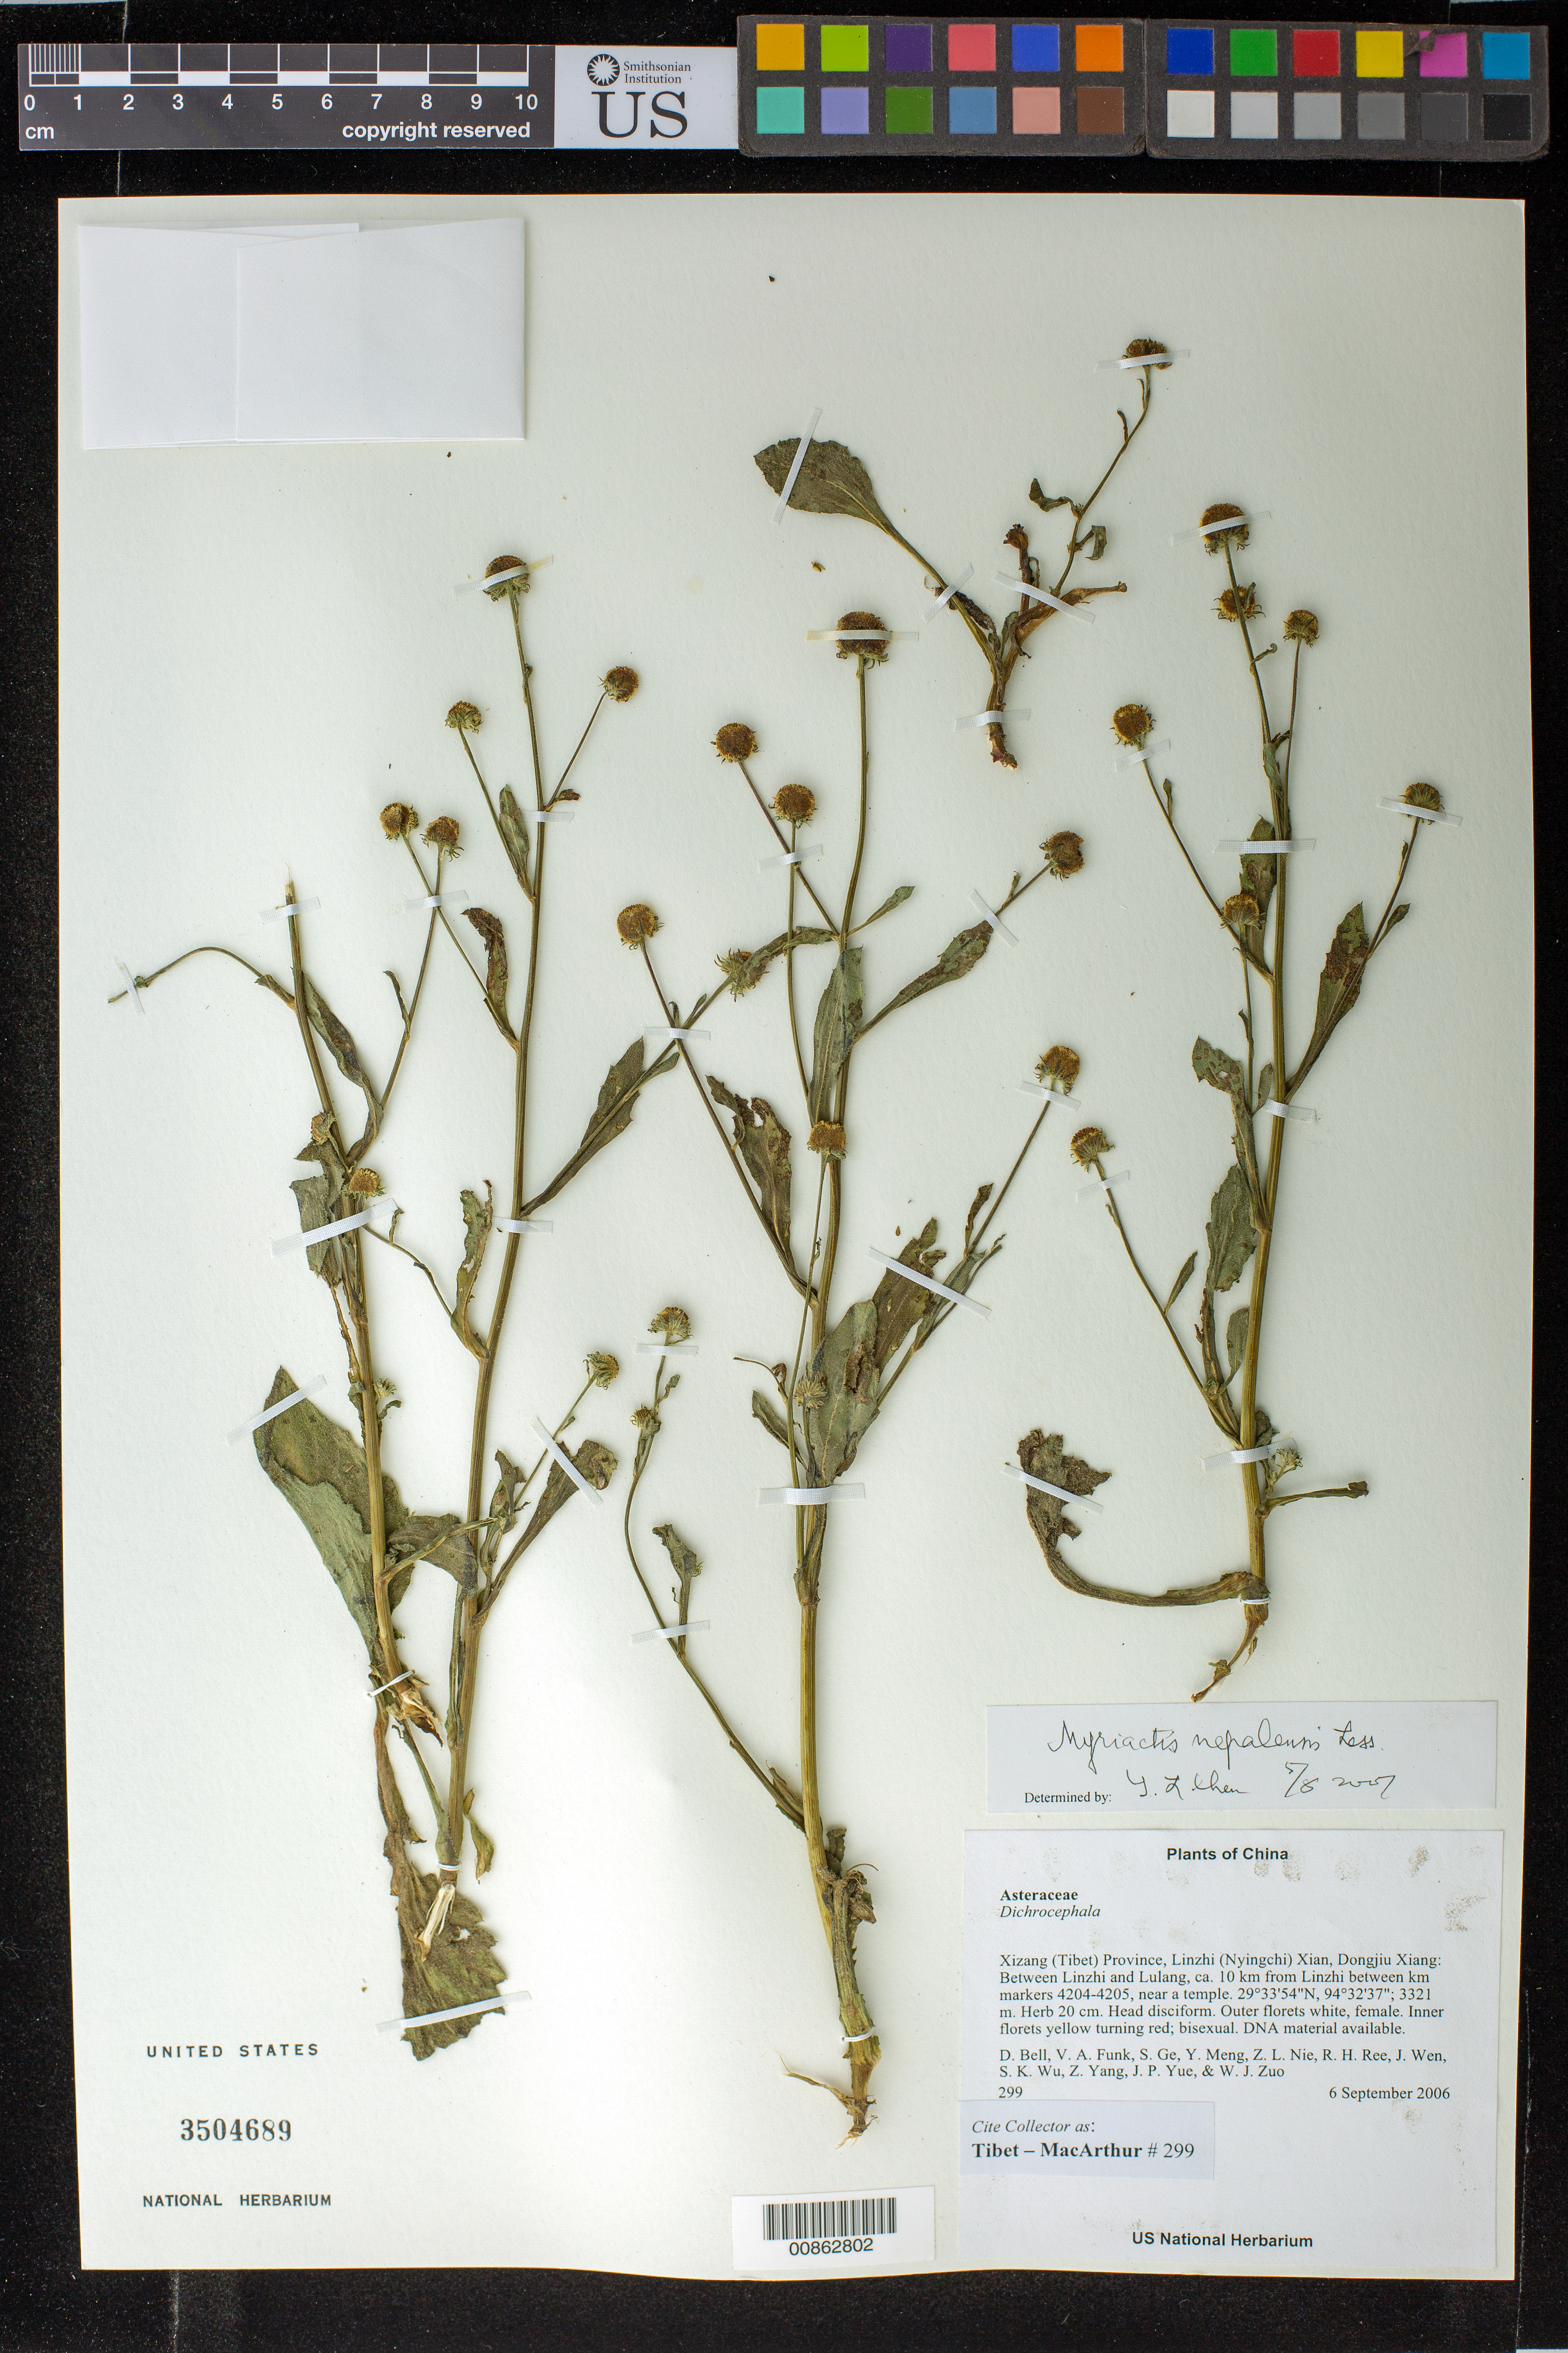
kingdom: Plantae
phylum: Tracheophyta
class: Magnoliopsida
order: Asterales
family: Asteraceae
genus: Myriactis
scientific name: Myriactis nepalensis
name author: Less.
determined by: Yilin Chen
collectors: Tibet-MacArthur, D. A. Bell, V. Funk, S. Ge, Y. Meng, Z. Nie, R. Ree, J. Wen, S. K. Wu, Z. Yang, J. Yue & W. Zuo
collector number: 299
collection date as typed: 06 Sep 2006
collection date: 2006-09-06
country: China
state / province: Xizang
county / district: Linzhi (Nyingchi) Xian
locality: Dongjiu Xiang. Between Linzhi and Lulang, ca. 10 km from Linzhi between km markers 4204-4205, near a temple.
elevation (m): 3321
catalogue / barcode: US 3504689